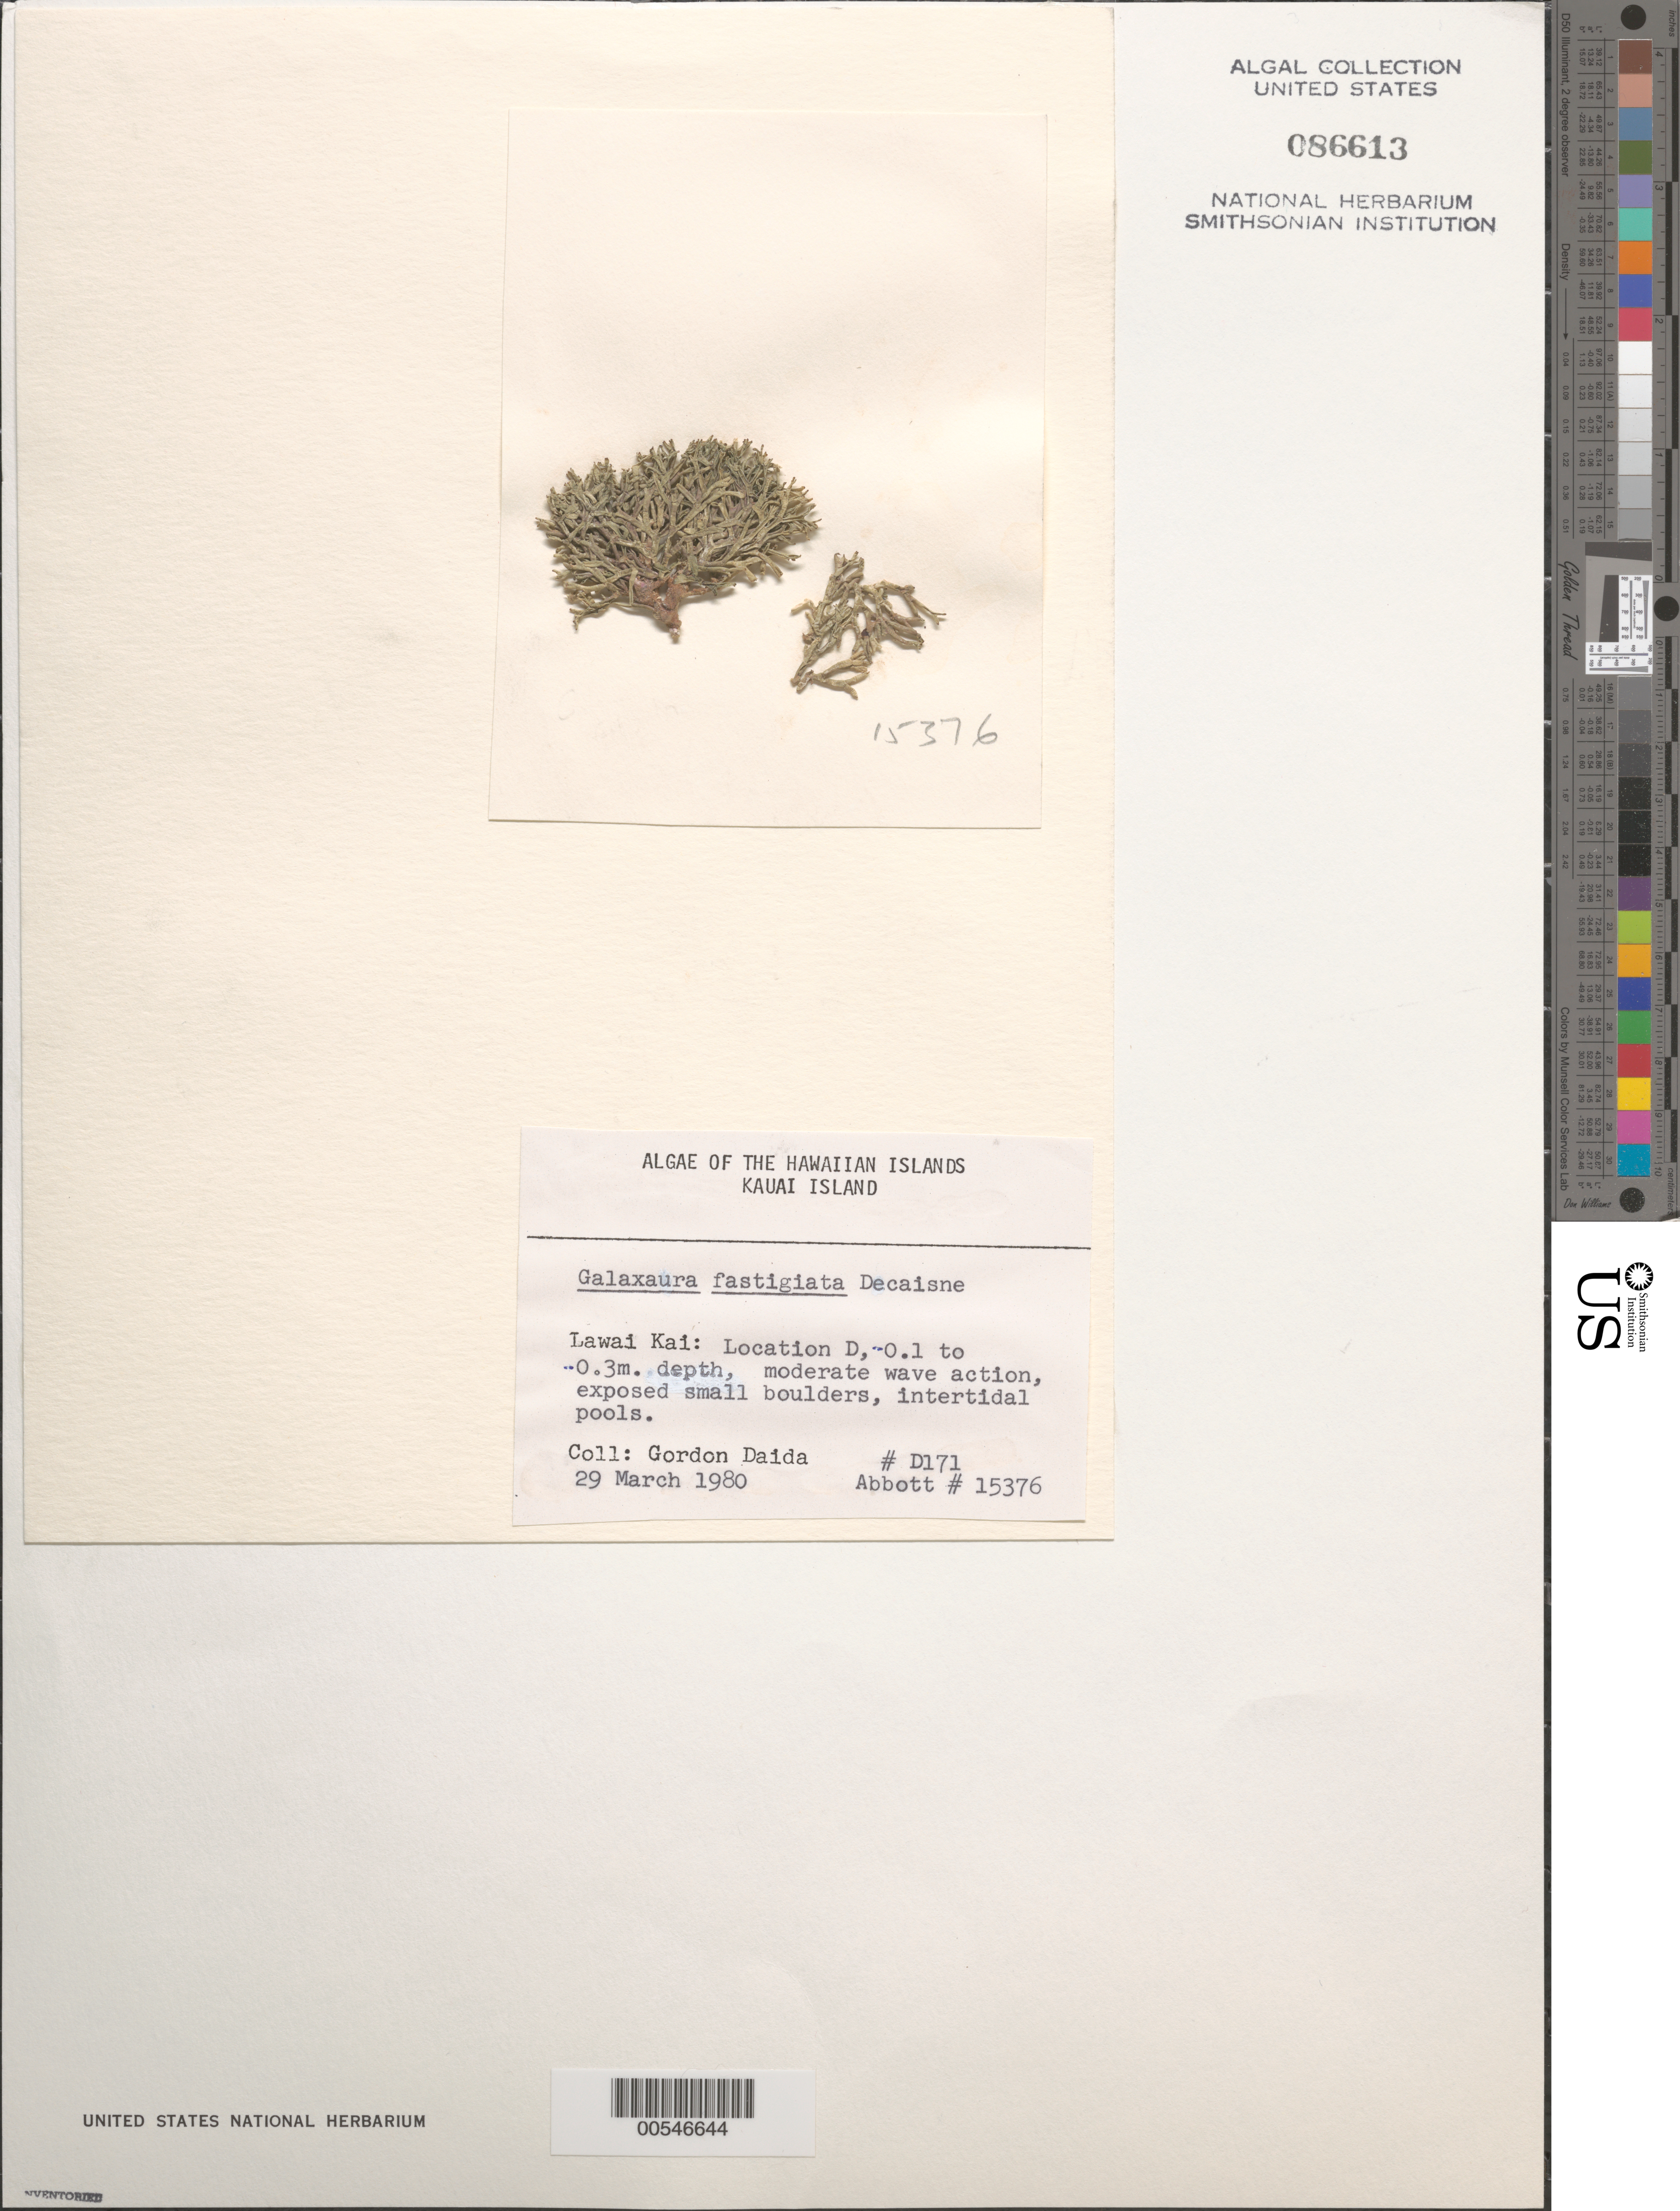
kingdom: Plantae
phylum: Rhodophyta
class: Florideophyceae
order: Nemaliales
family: Galaxauraceae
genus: Tricleocarpa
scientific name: Tricleocarpa fastigiata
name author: (Decne.) Huisman et al.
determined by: Algae name updating Project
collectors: G. Daida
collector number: D171 & IAA 15376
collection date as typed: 29 Mar 1980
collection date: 1980-03-29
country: United States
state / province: Hawaii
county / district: Kauai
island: Kaua'i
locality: Lawai Kai, Location D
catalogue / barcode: US 86613